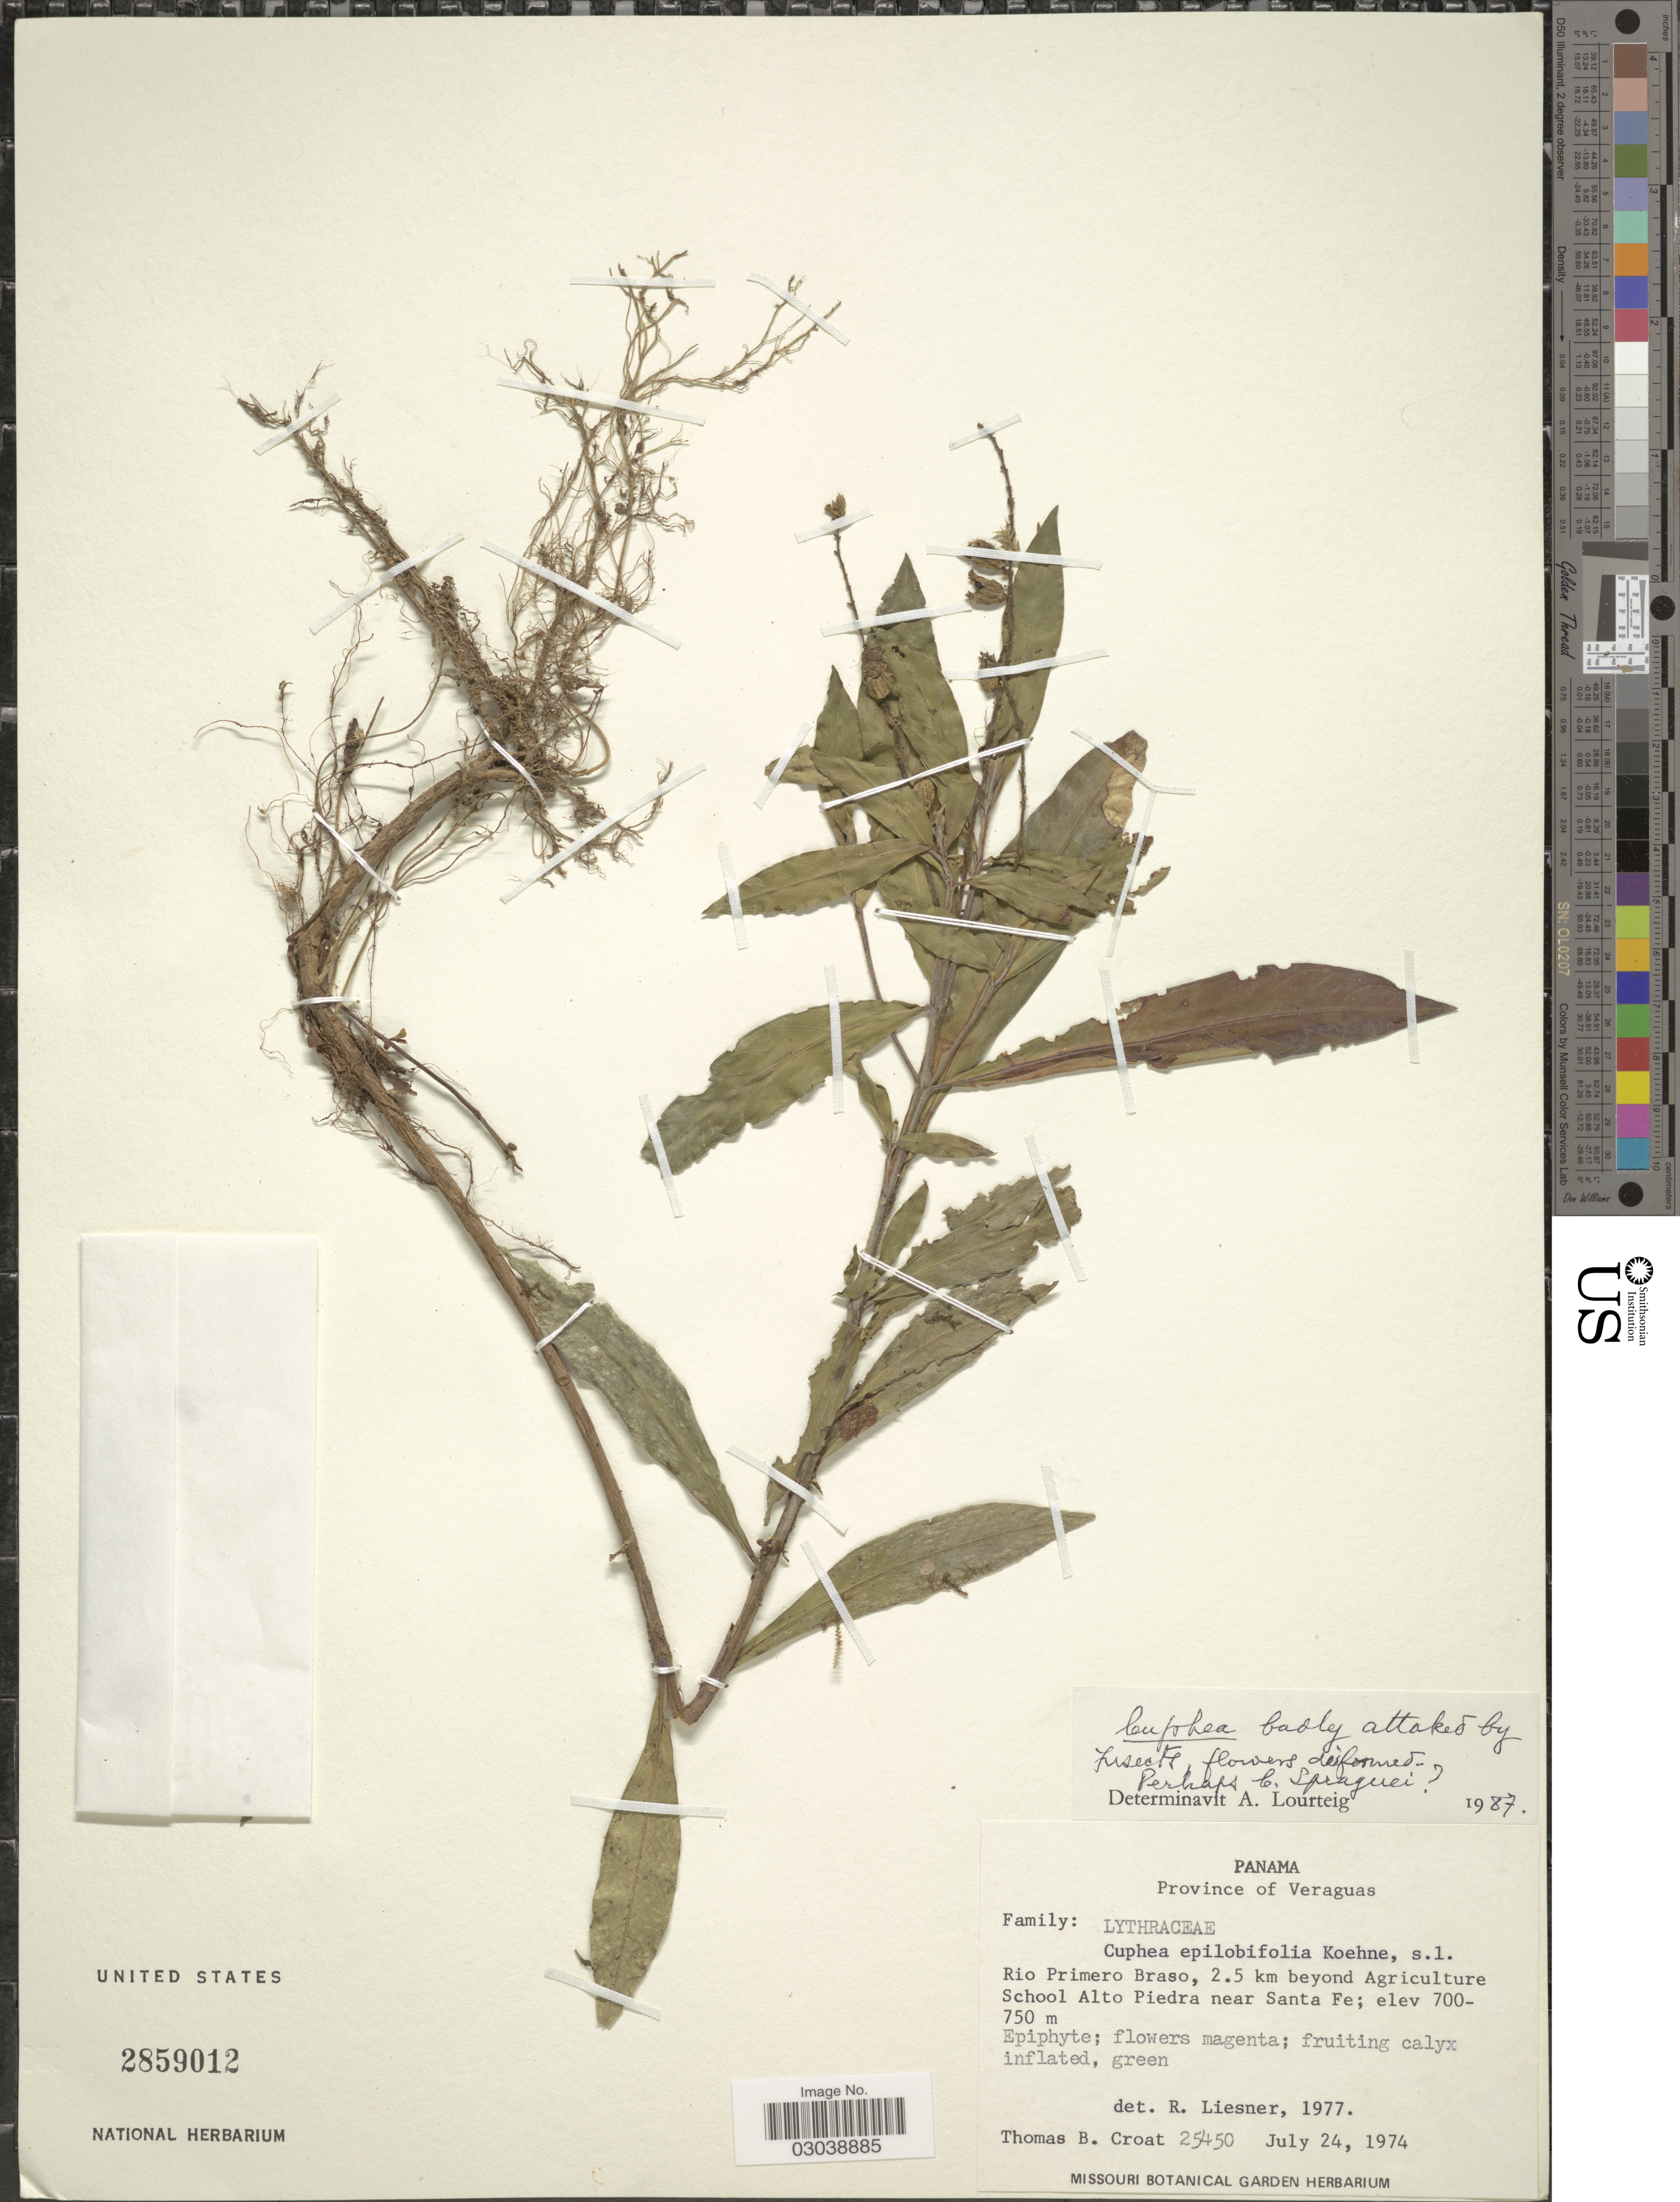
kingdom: Plantae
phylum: Tracheophyta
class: Magnoliopsida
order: Myrtales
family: Lythraceae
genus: Cuphea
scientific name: Cuphea spraguei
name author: Lourteig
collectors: T. B. Croat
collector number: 25450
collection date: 1974-07-24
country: Panama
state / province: Veraguas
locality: Rio Primero Braso, 2.5 km beyond Agriculture School Alto Piedra near Santa Fe.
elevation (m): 700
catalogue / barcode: US 2859012